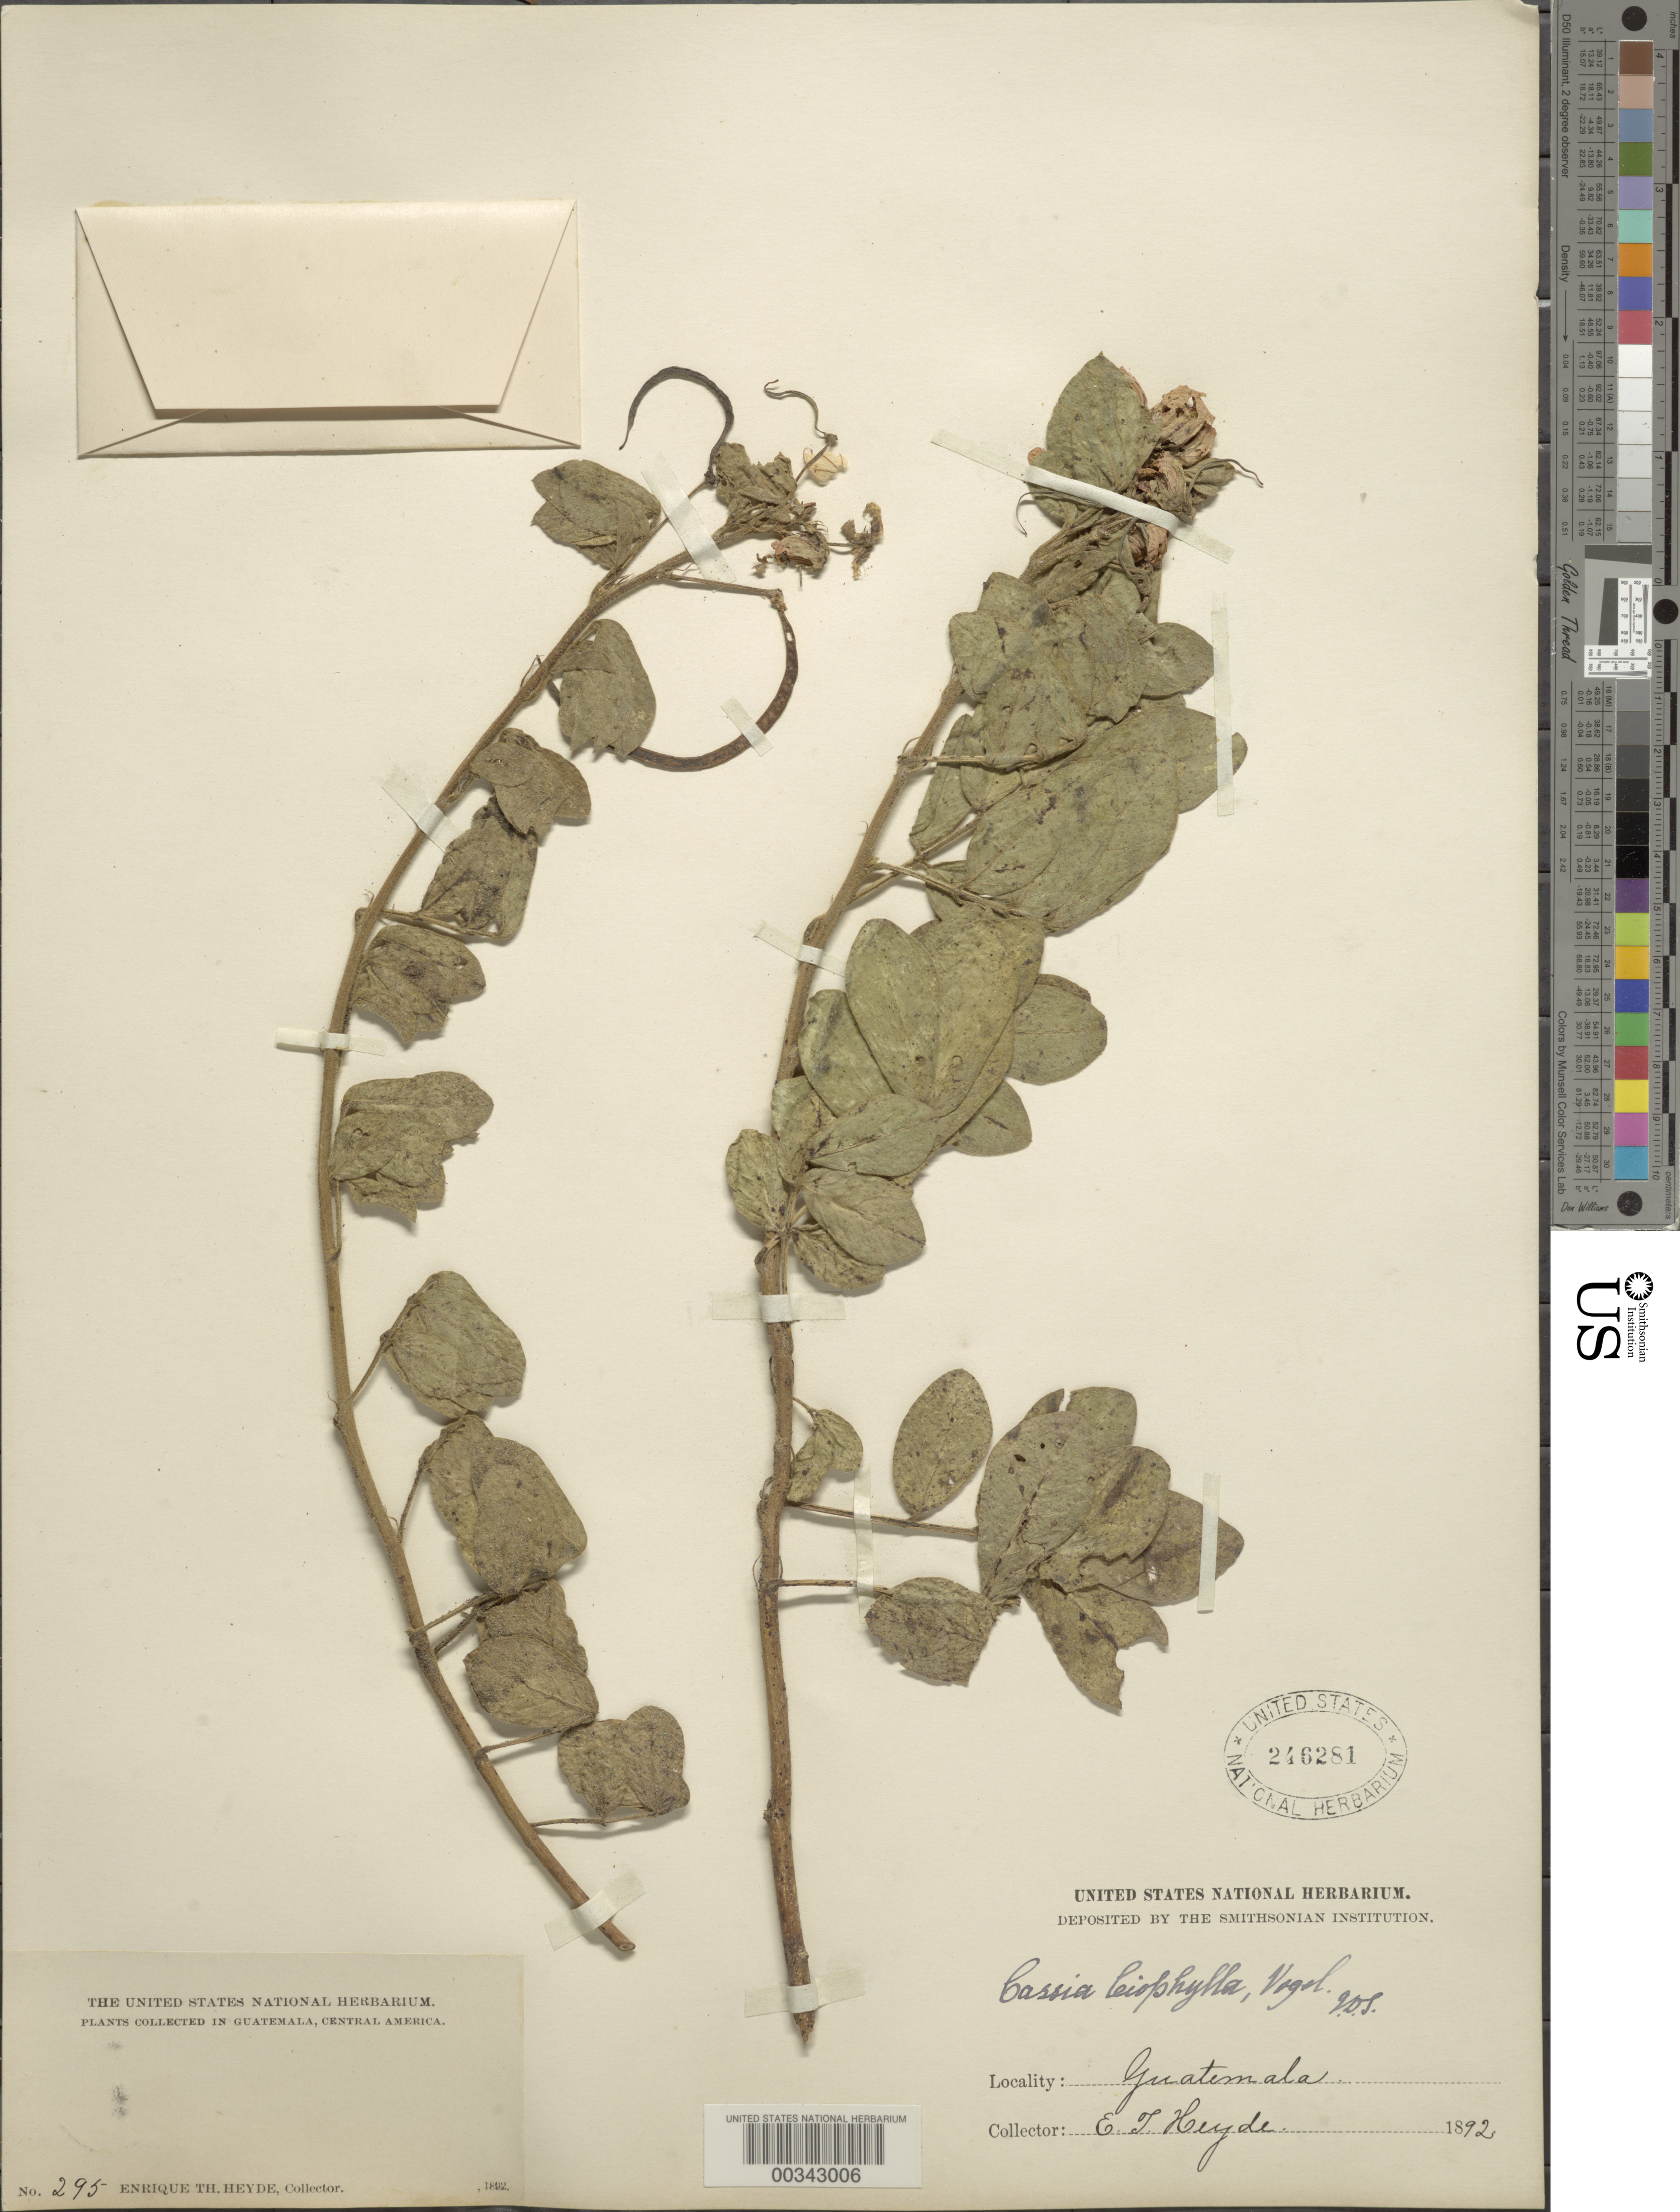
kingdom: Plantae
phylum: Tracheophyta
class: Magnoliopsida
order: Fabales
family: Fabaceae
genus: Senna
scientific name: Senna leiophylla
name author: (Vogel) H.S. Irwin & Barneby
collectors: E. T. Heyde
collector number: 295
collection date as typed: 1892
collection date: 1892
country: Guatemala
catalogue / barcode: US 246281